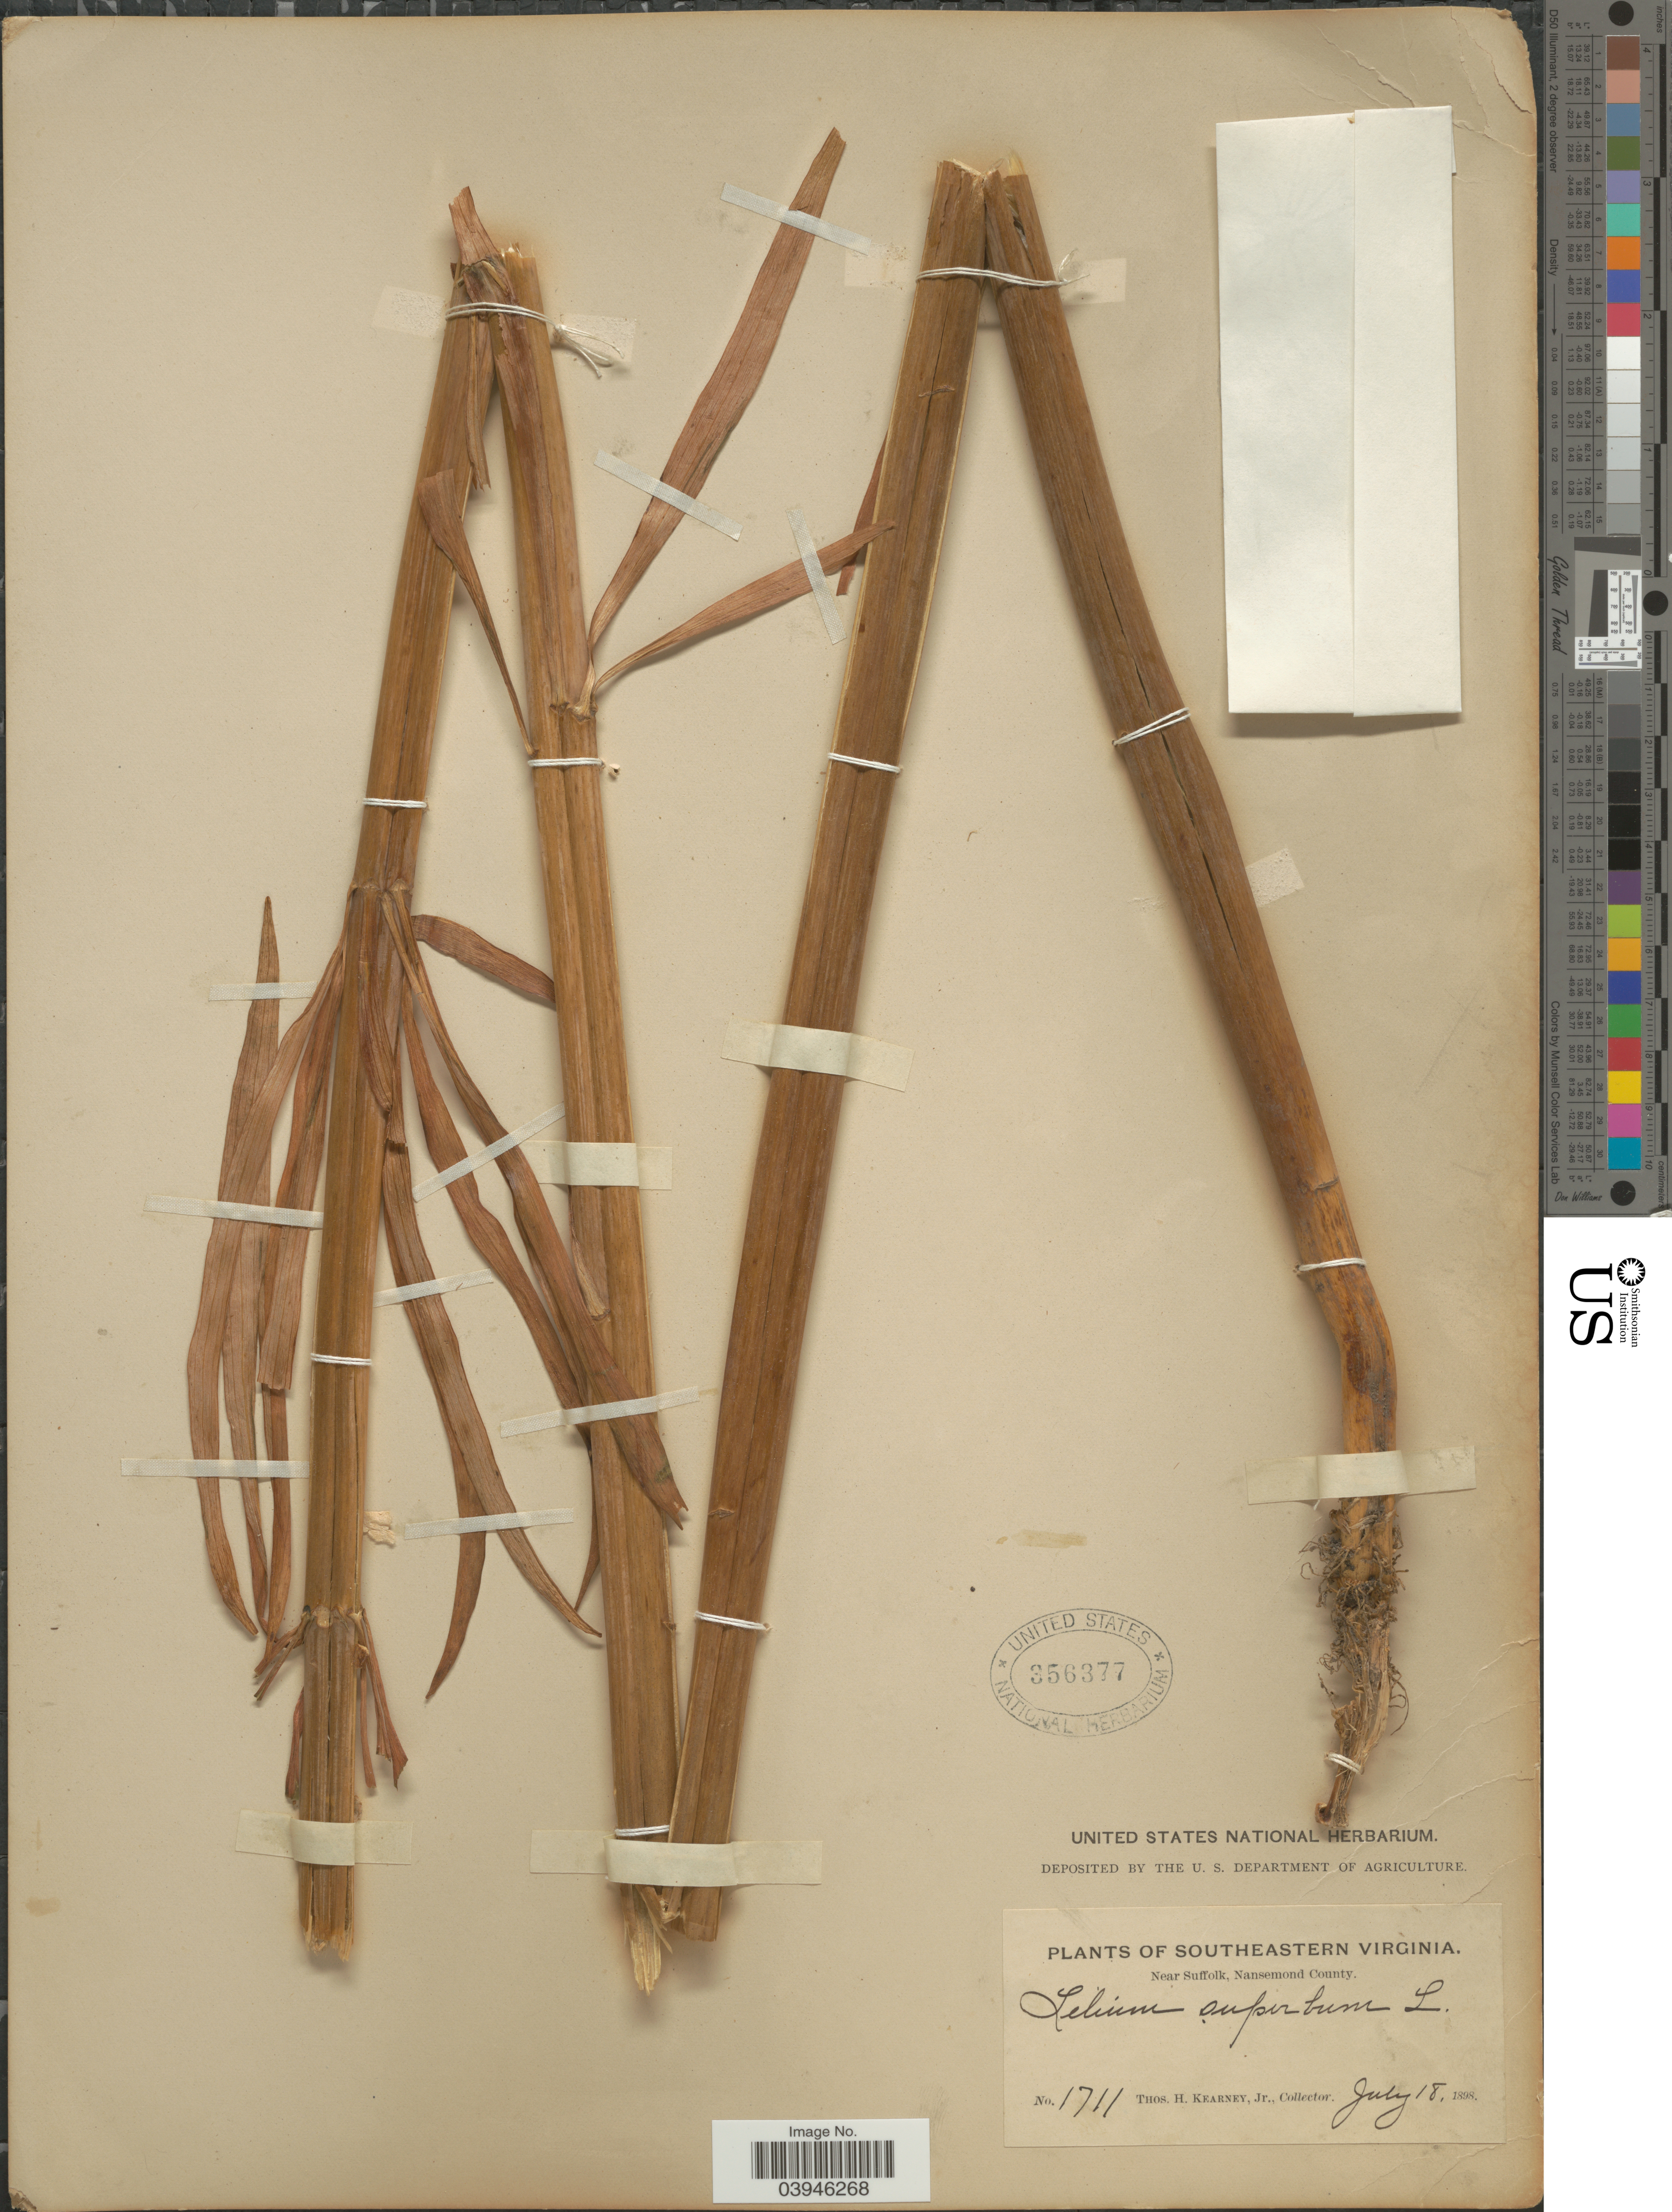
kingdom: Plantae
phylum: Tracheophyta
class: Liliopsida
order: Liliales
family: Liliaceae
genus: Lilium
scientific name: Lilium superbum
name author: L.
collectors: T. H. Kearney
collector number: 1711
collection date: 1898-07-18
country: United States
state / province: Virginia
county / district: City of Suffolk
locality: Southeastern Virginia. Near Suffolk, Nansemond County.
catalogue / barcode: US 356377